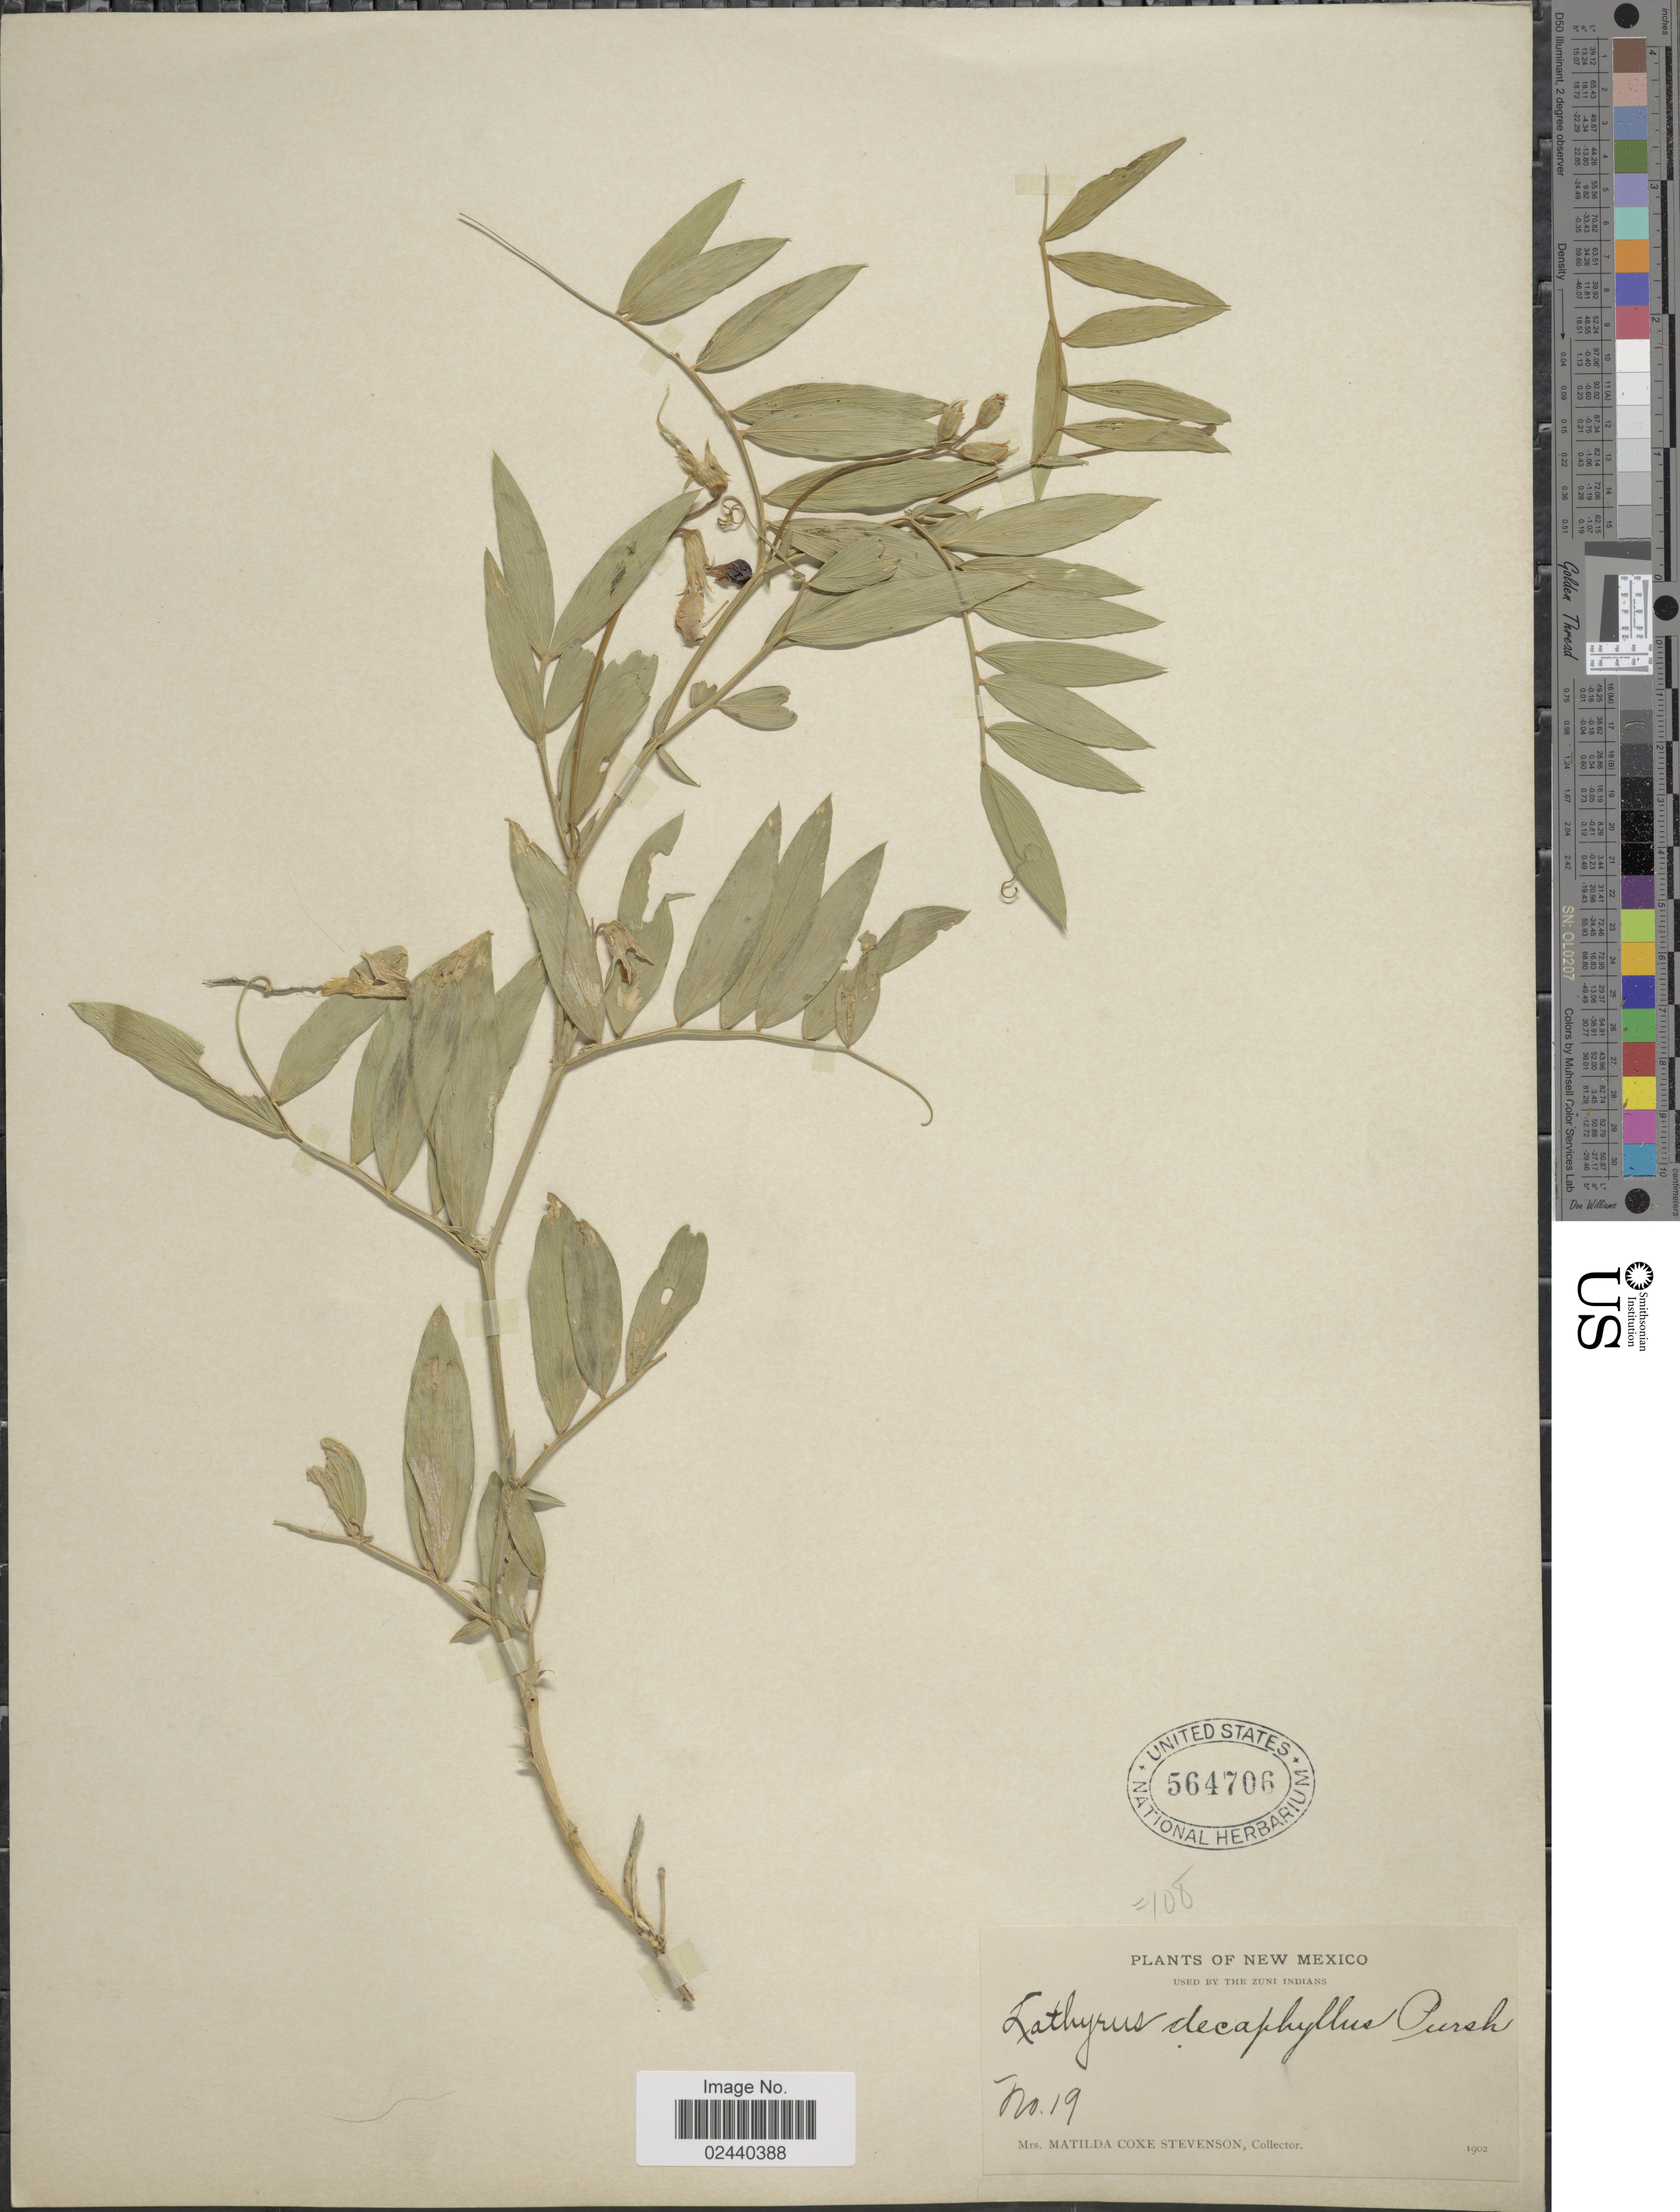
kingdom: Plantae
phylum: Tracheophyta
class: Magnoliopsida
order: Fabales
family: Fabaceae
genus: Lathyrus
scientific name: Lathyrus eucosmus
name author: Butters & H. St. John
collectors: M. Stevenson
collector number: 19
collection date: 1902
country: United States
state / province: New Mexico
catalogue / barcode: US 564706